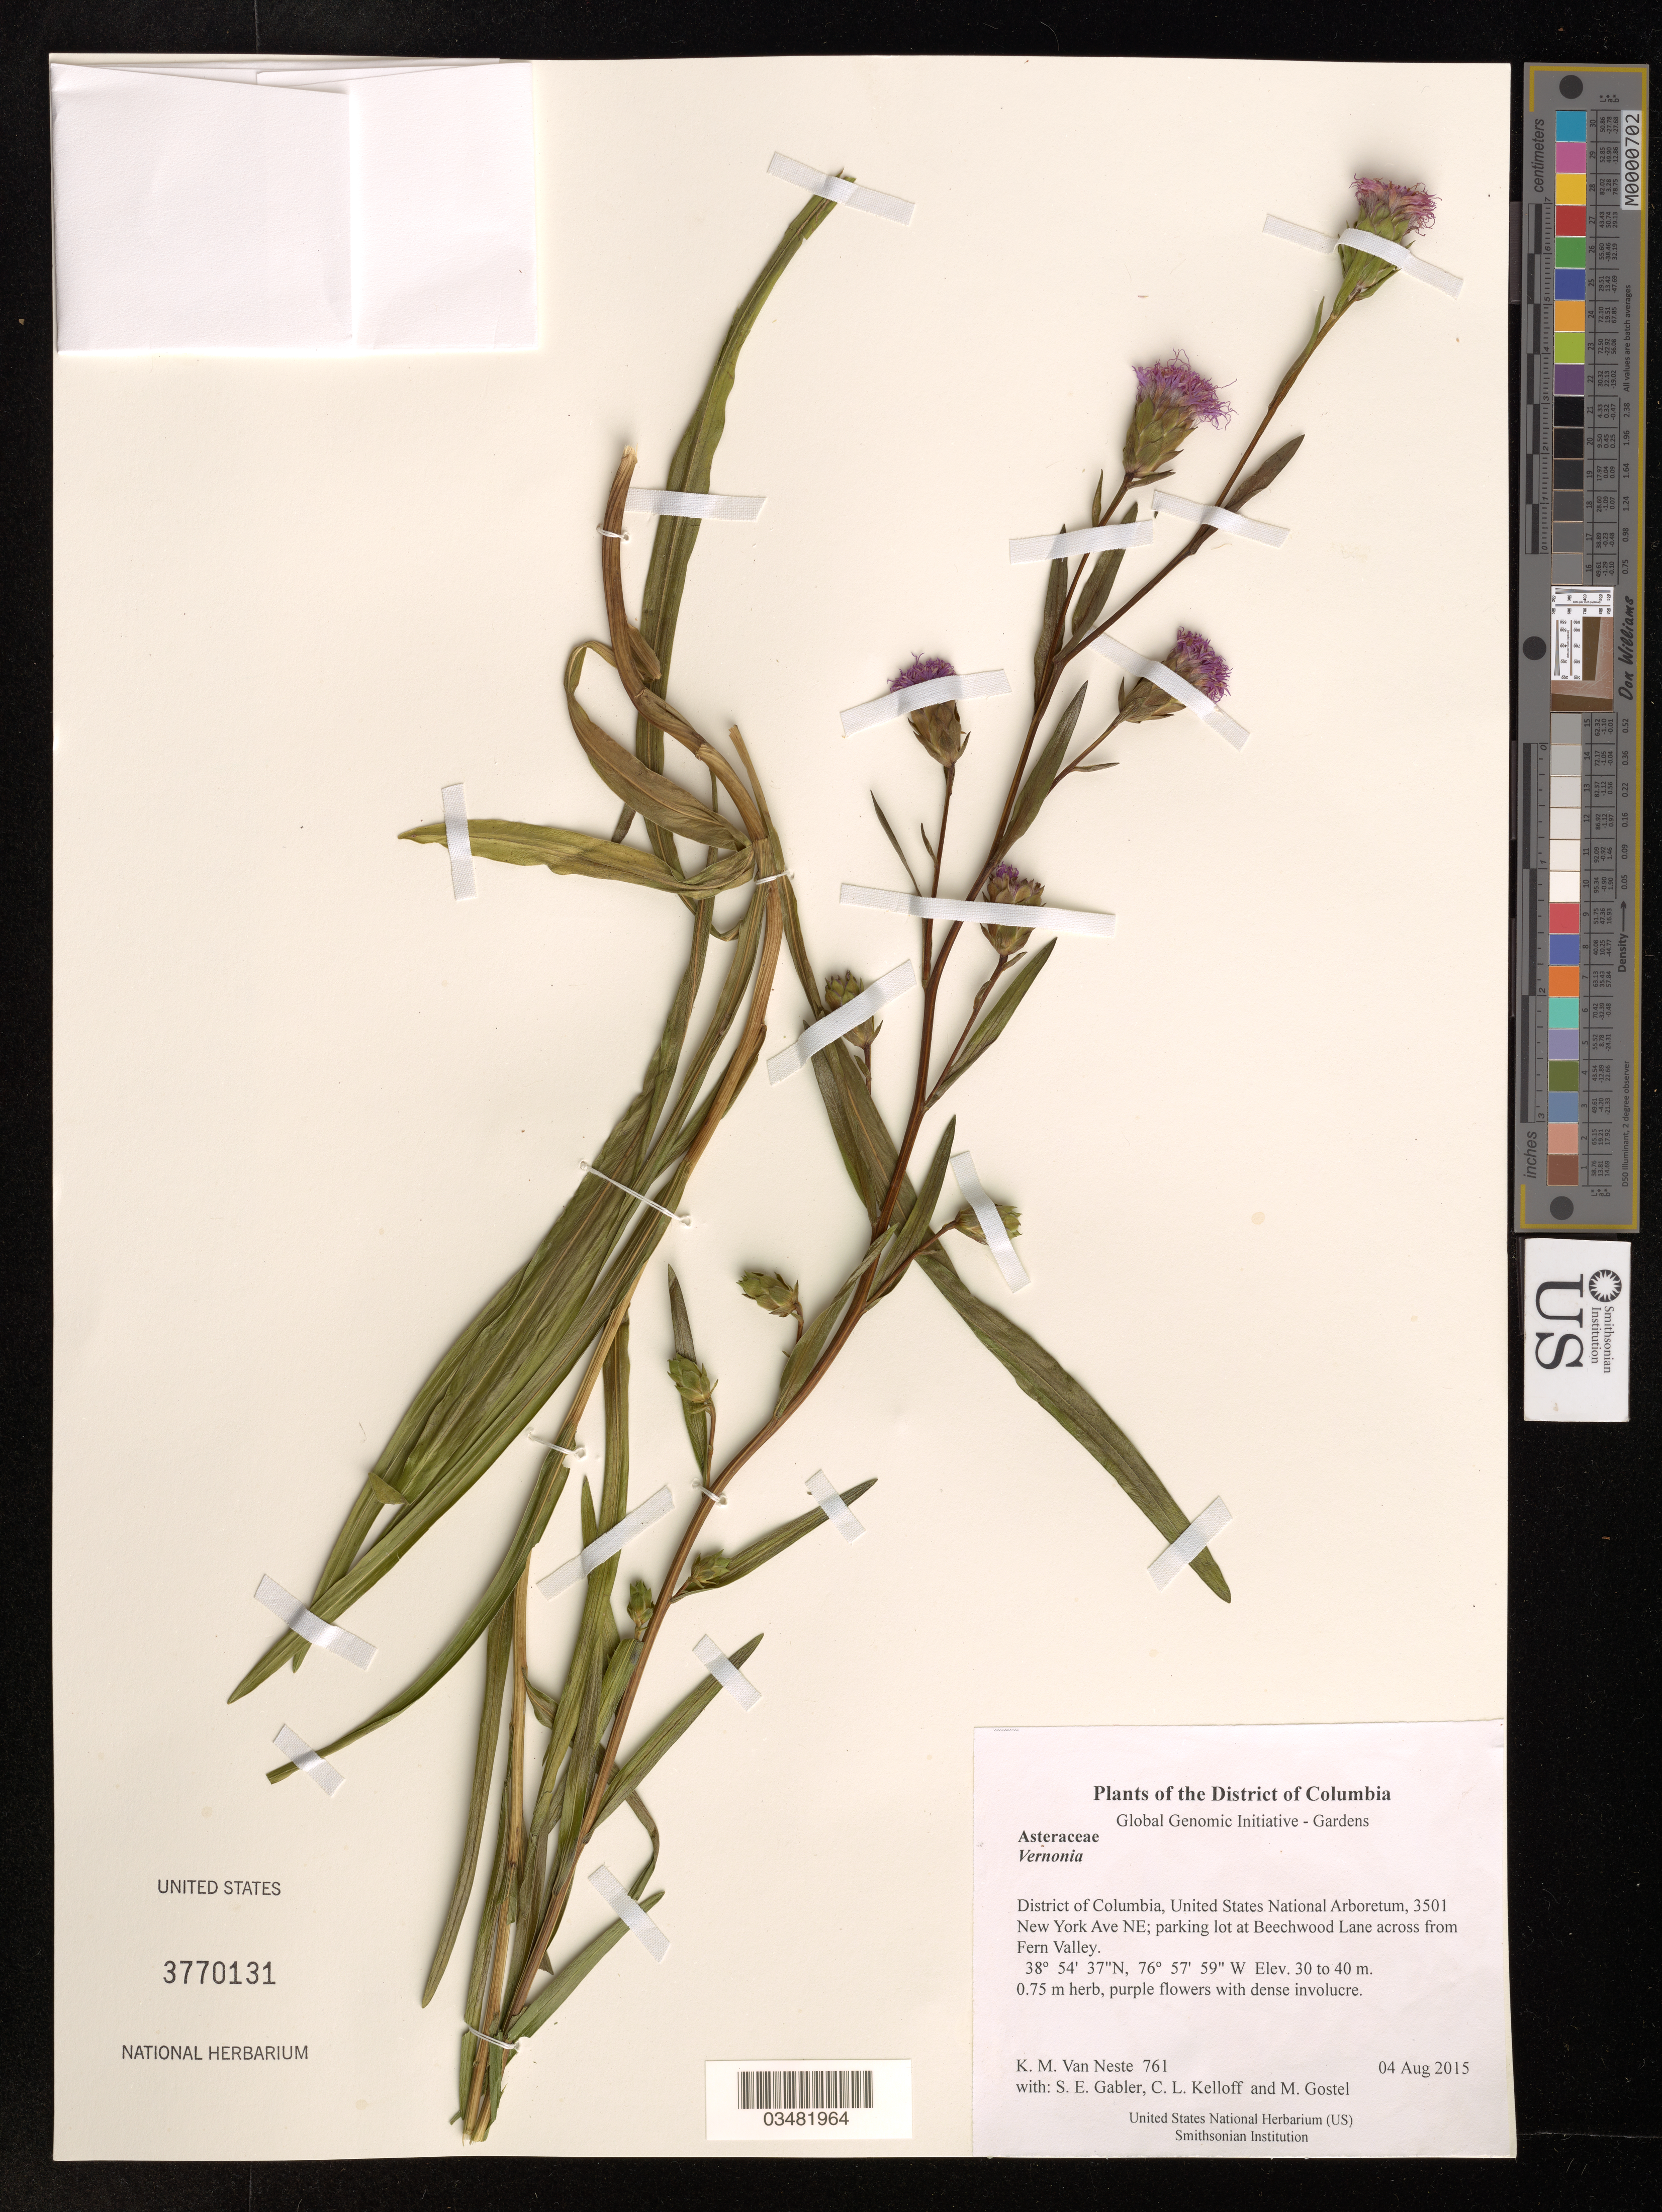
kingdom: Plantae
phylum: Tracheophyta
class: Magnoliopsida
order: Asterales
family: Asteraceae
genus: Vernonia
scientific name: Vernonia sp.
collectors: K. M. Van Neste, S. E. Gabler, C. L. Kelloff & M. R. Gostel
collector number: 761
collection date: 2015-08-04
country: United States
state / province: District of Columbia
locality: United States National Arboretum, 3501 New York Ave NE; parking lot at Beechwood Lane across from Fern Valley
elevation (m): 30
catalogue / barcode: US 3770131